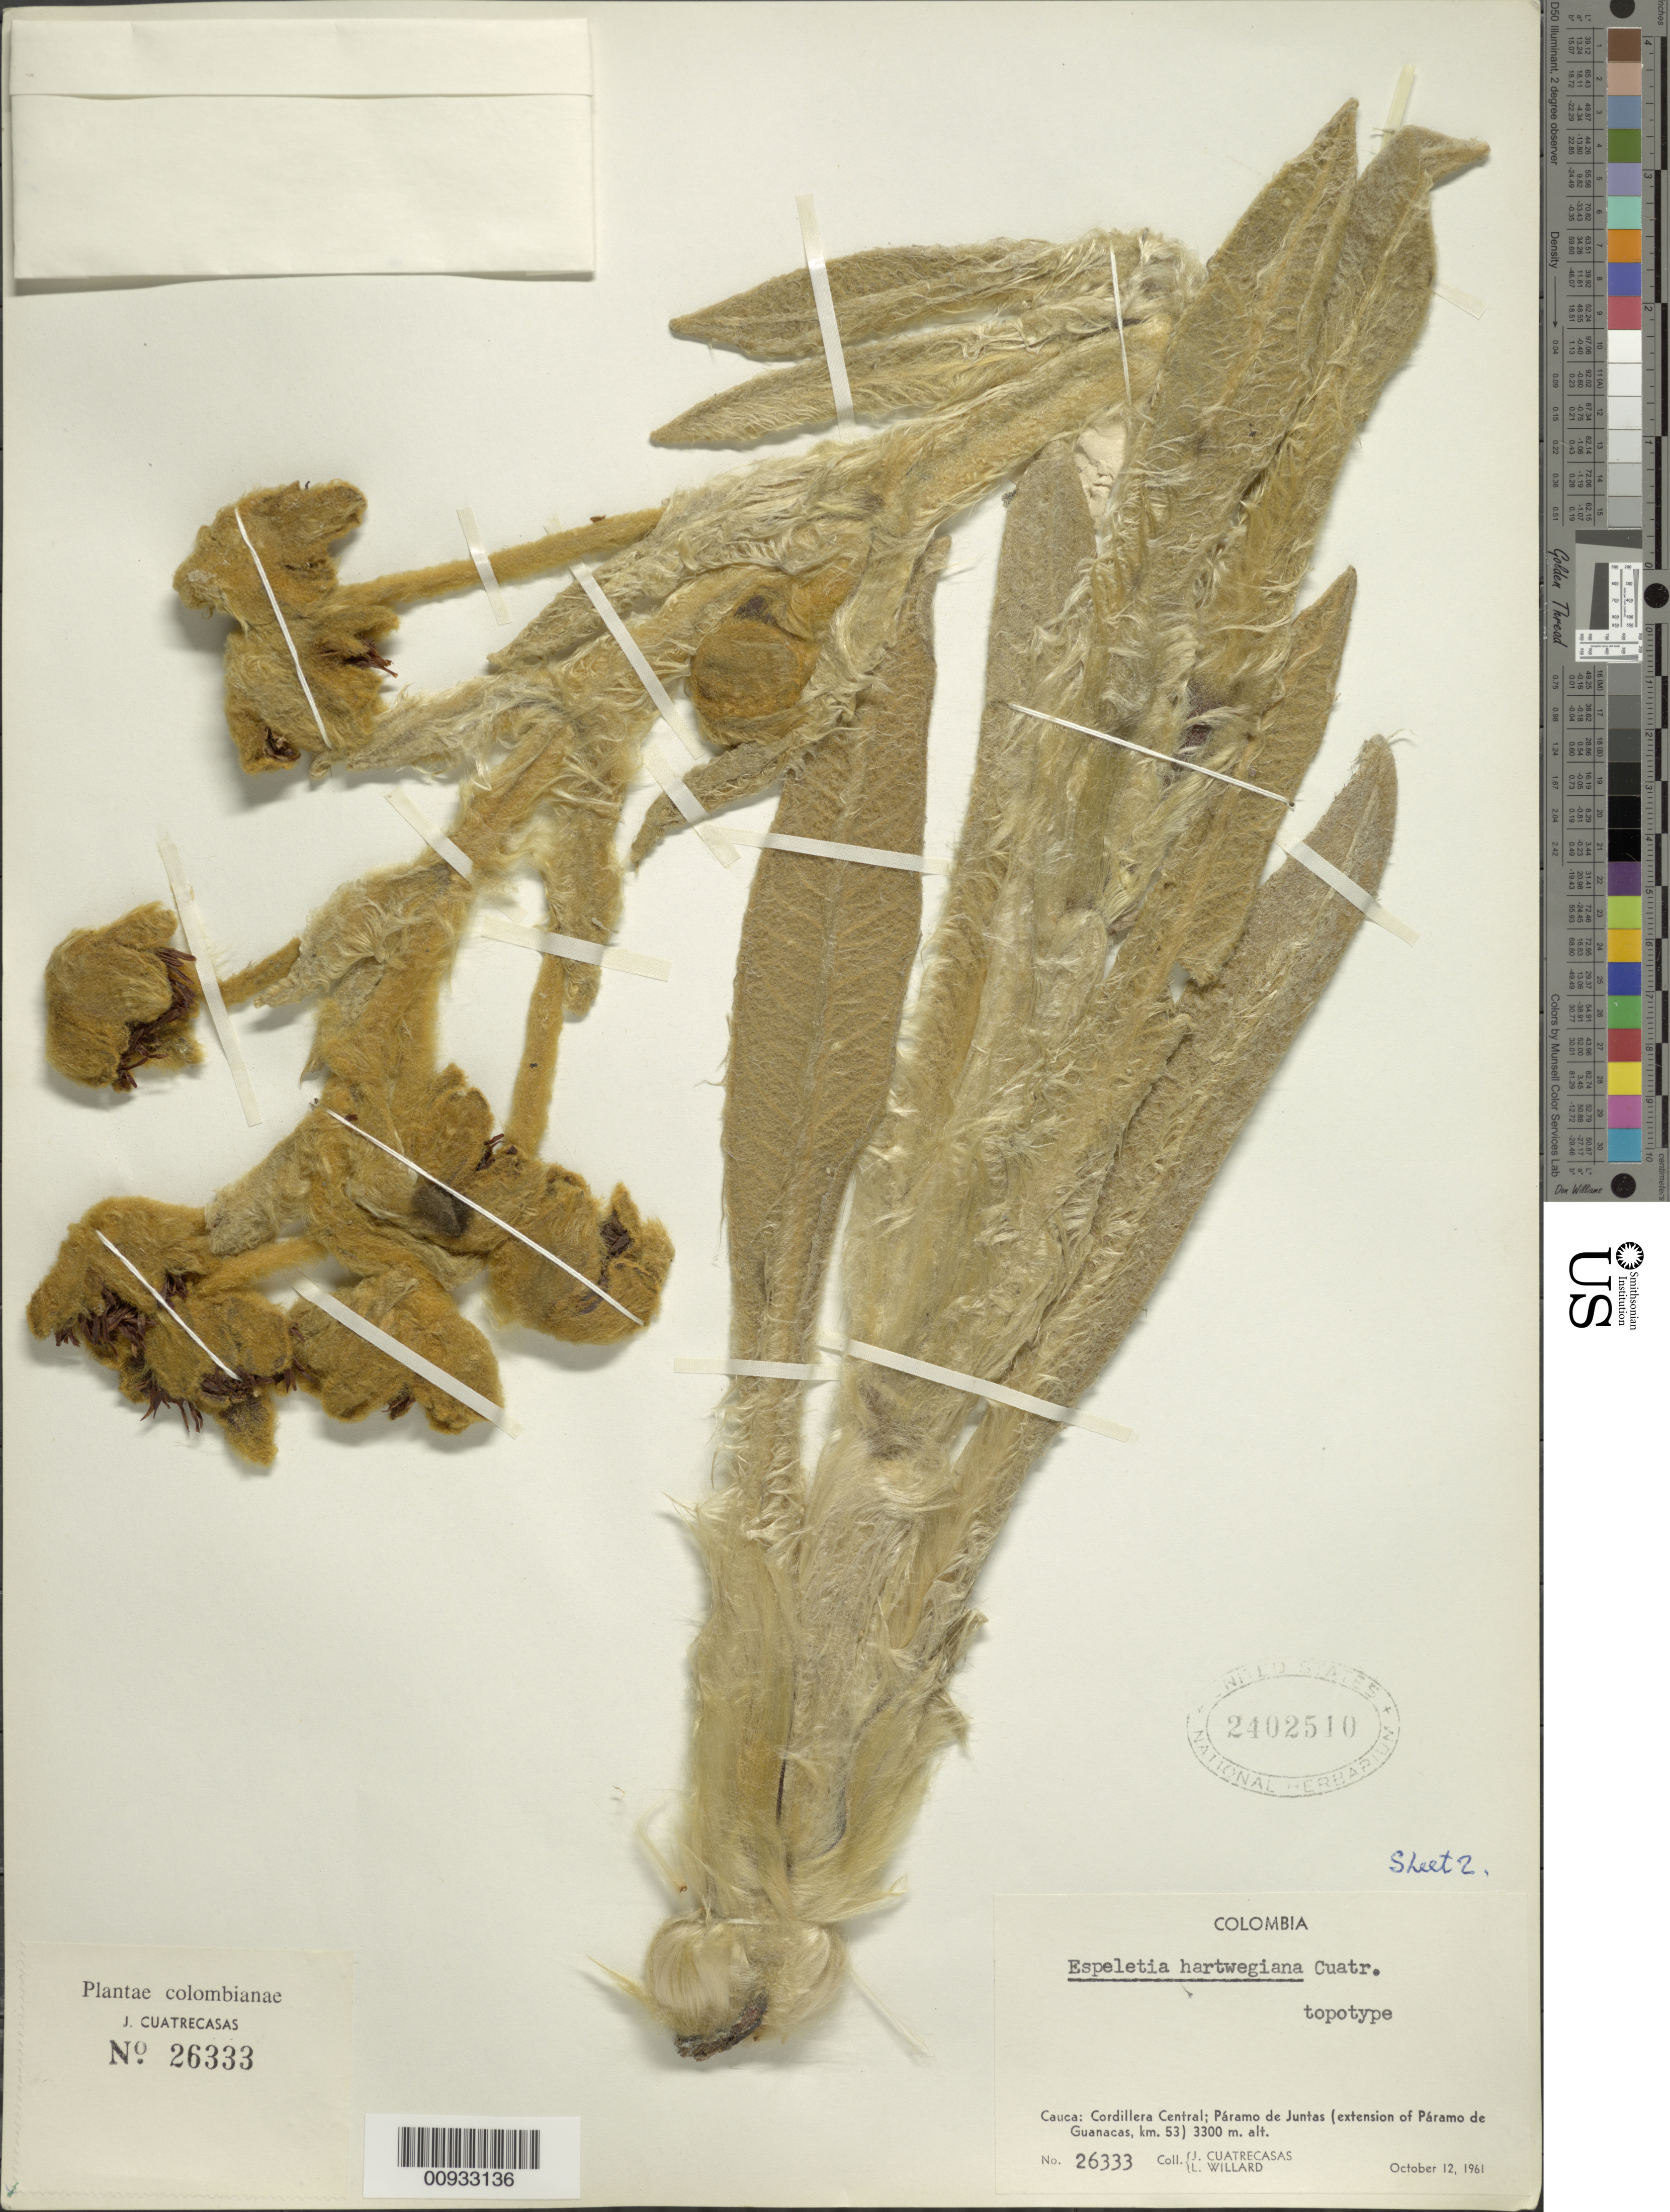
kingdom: Plantae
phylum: Tracheophyta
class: Magnoliopsida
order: Asterales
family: Asteraceae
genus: Espeletia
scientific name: Espeletia hartwegiana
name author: Sch. Bip. ex Cuatrec.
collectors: J. Cuatrecasas & L. Willard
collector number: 26333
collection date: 1961-10-12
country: Colombia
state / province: Cauca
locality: Cordillera Central; Paramo de Juntas (extension of Paramo de Guanacas, km. 53).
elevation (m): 3300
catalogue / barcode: US 2402510